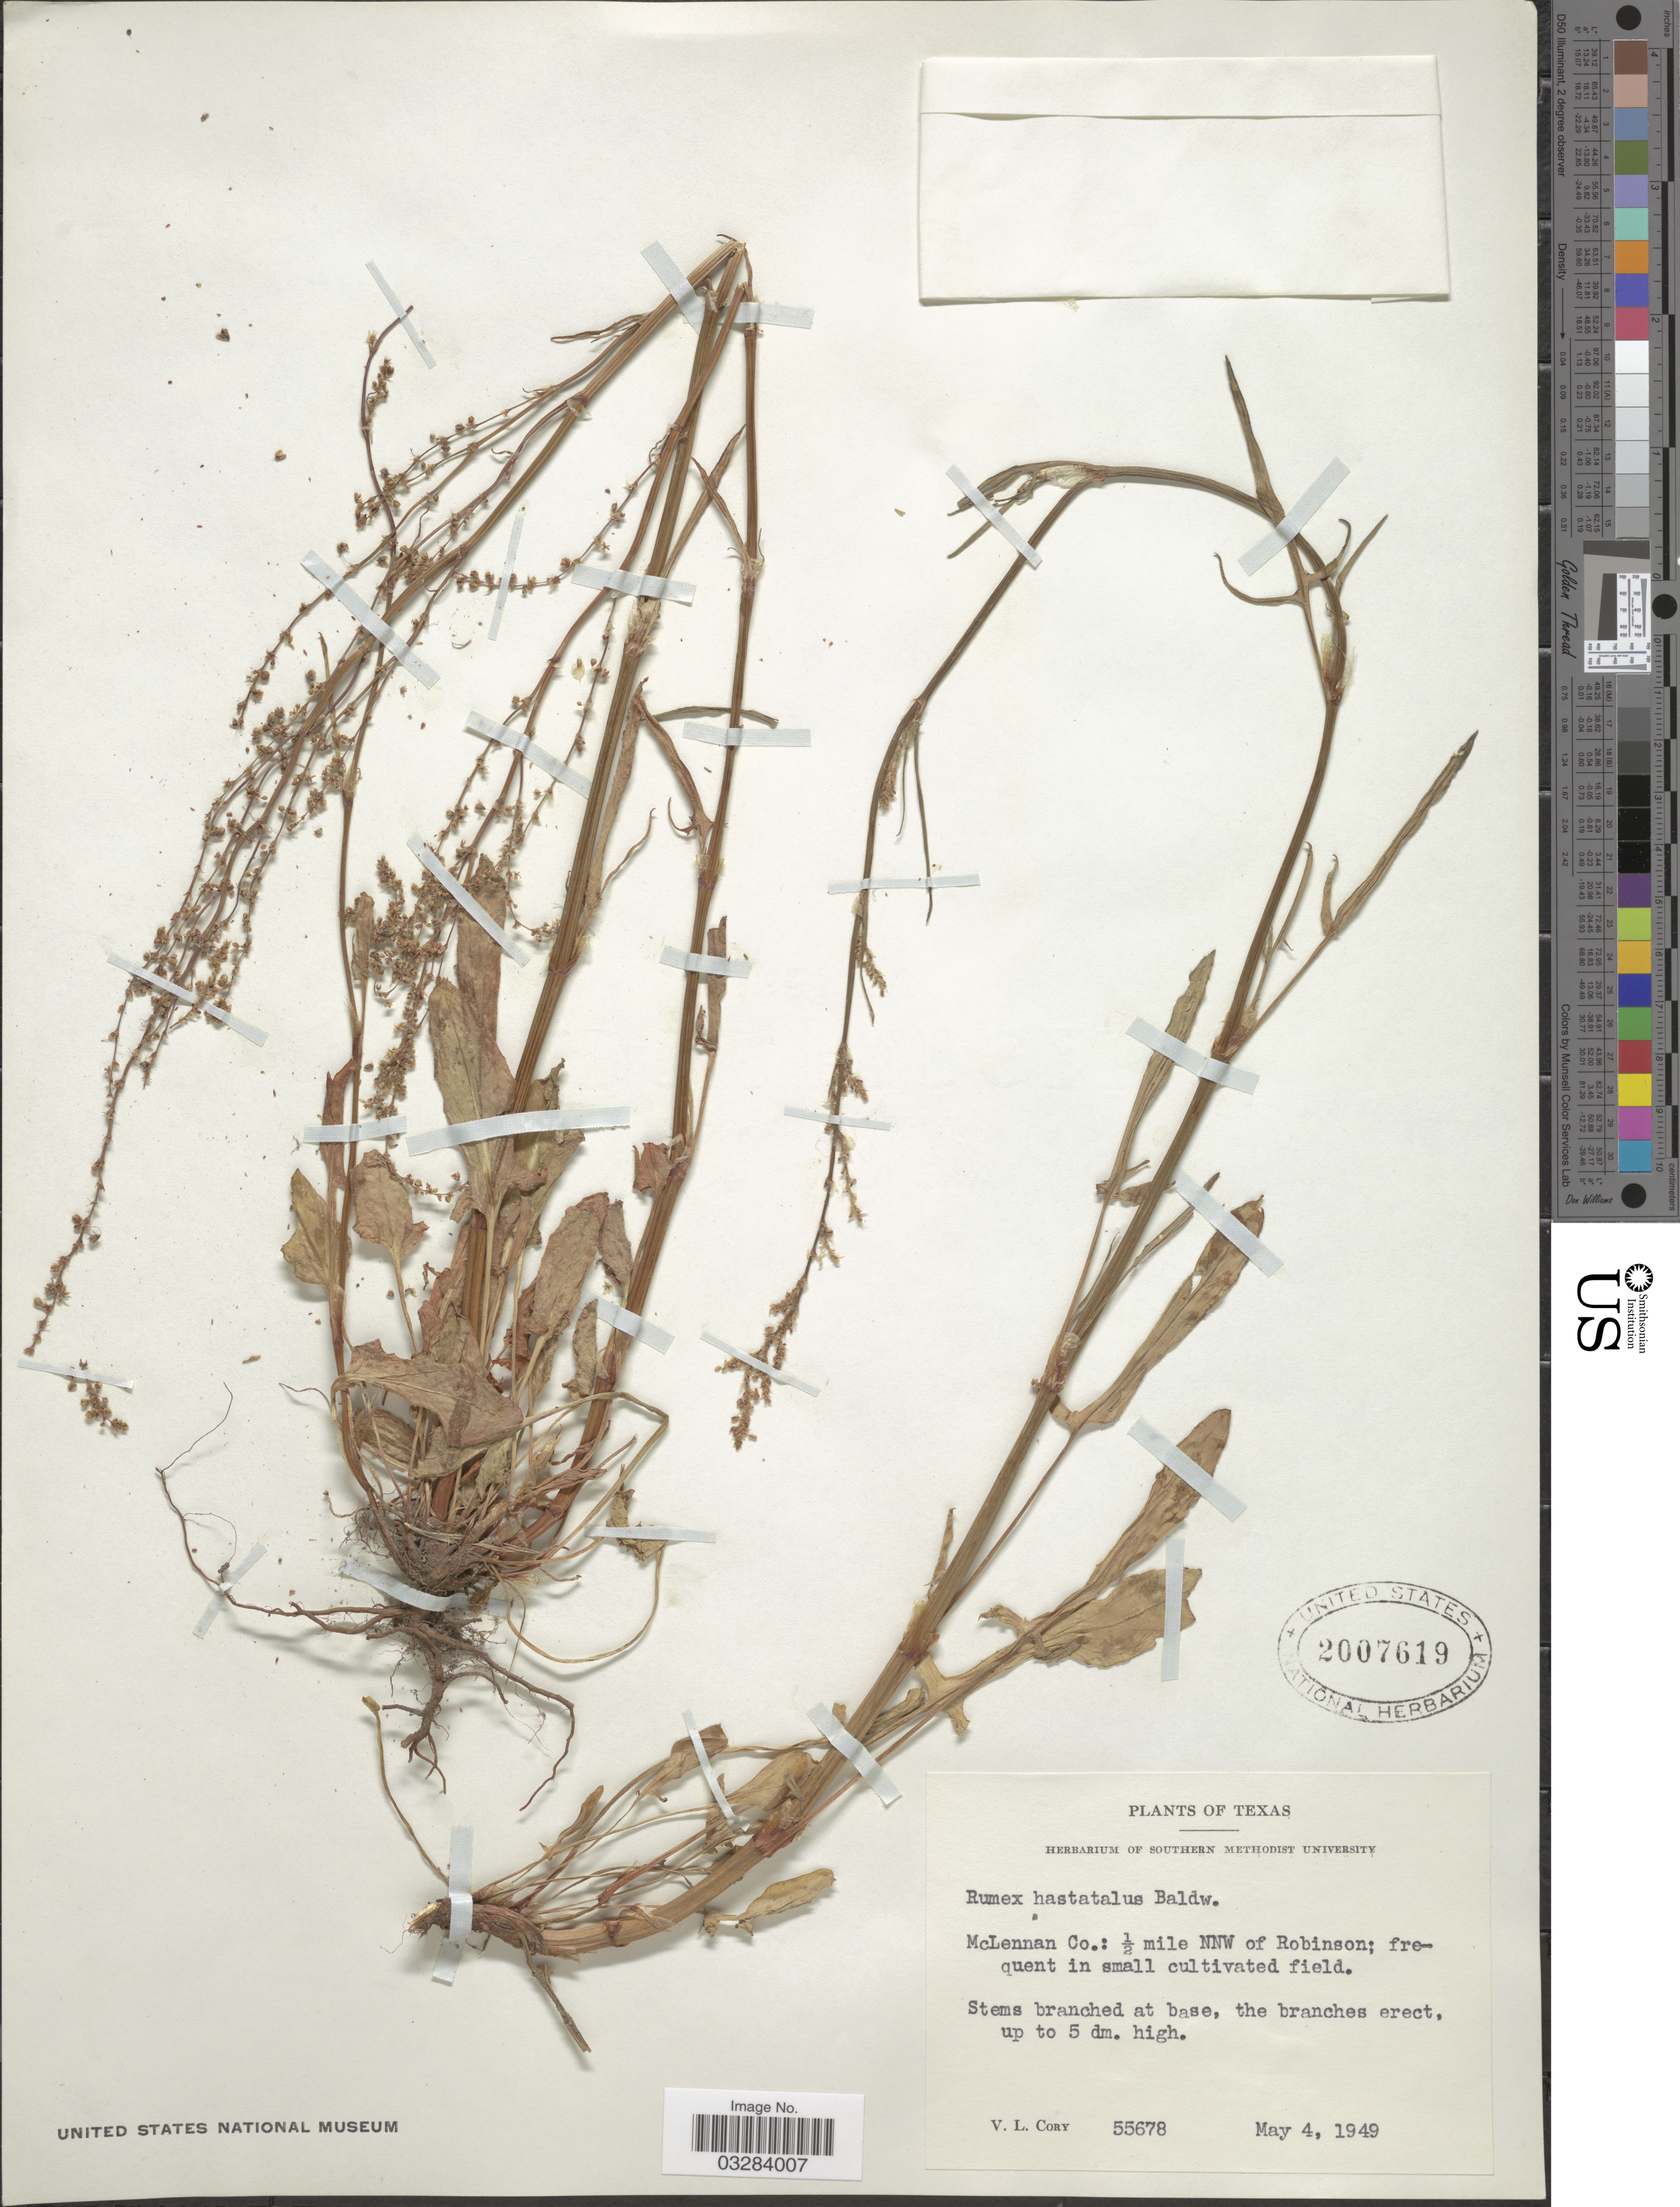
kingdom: Plantae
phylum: Tracheophyta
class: Magnoliopsida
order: Caryophyllales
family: Polygonaceae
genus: Rumex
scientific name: Rumex hastatulus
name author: Baldwin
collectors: V. Cory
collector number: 55678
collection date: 1949-05-04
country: United States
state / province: Texas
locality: McLennan Co.: ½ mile NNW of Robinson.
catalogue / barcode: US 2007619